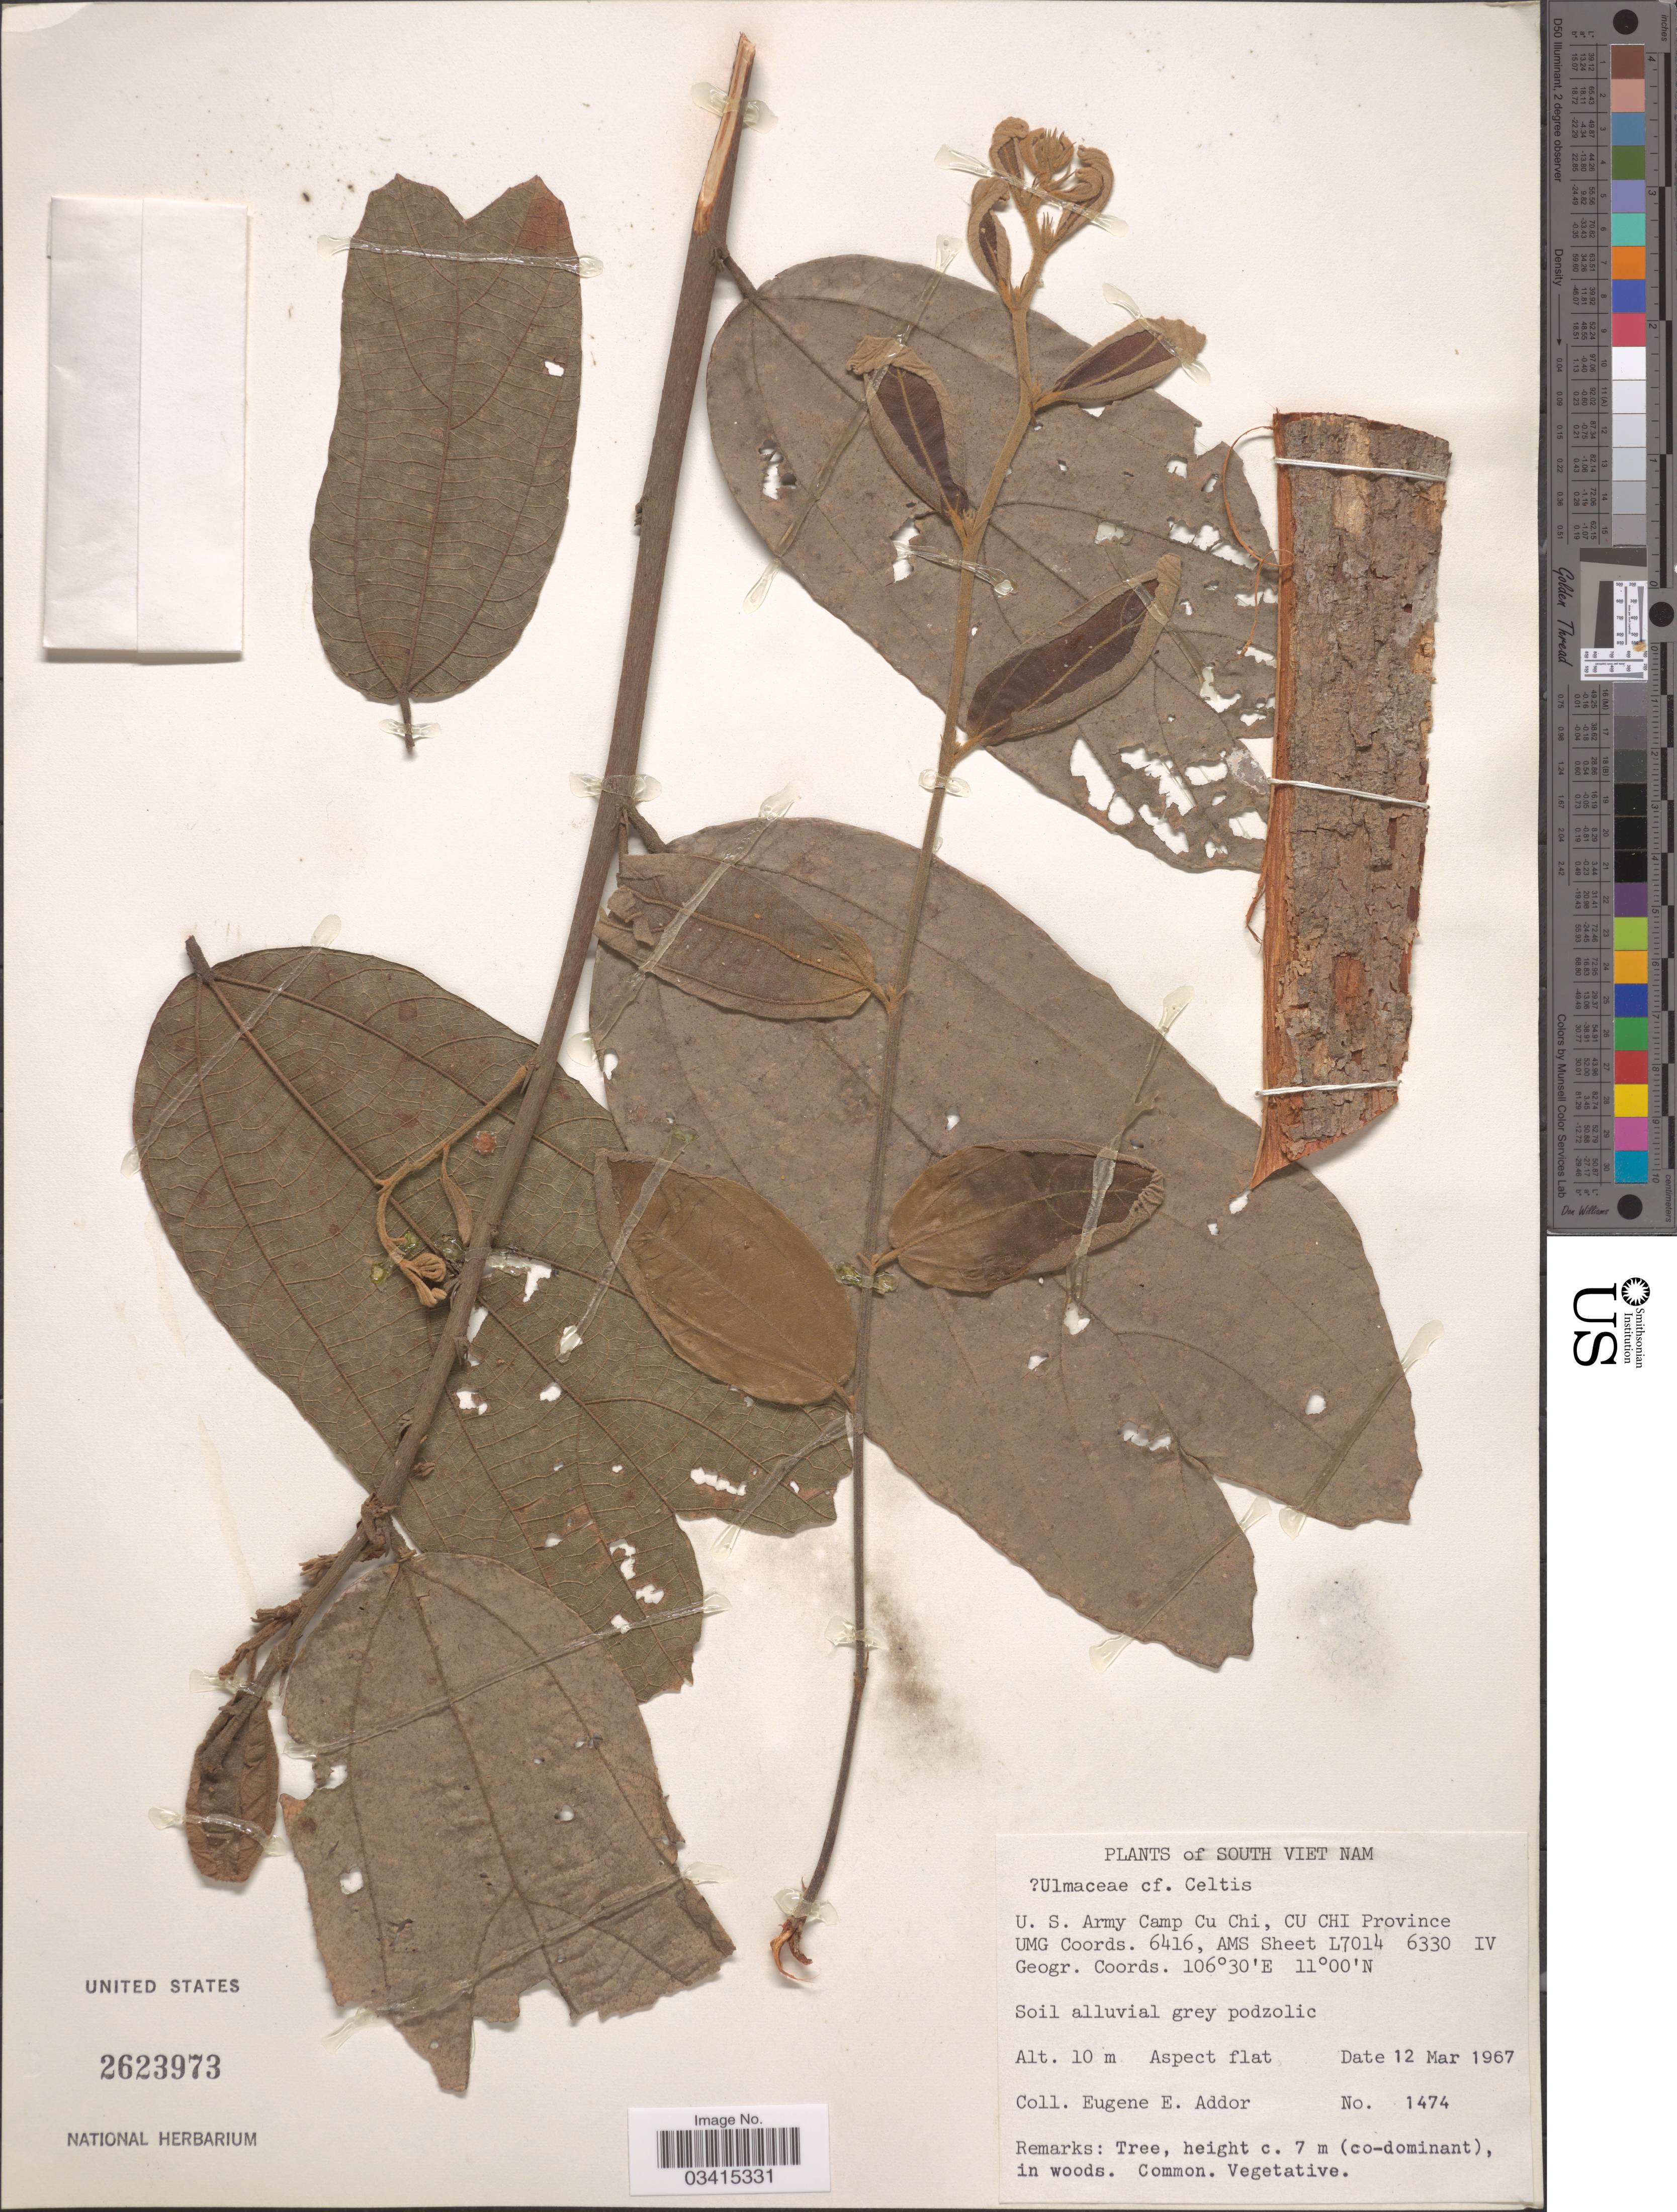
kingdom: Plantae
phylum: Tracheophyta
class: Magnoliopsida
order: Rosales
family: Cannabaceae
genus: Celtis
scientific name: Celtis sp.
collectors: E. E. Addor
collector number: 1474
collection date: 1967-03-12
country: Vietnam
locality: U. S. Army Camp Cu Chi, Cu Chi Province UMG Coords. 6416, AMS Sheet L7014 6330 IV.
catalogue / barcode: US 2623973